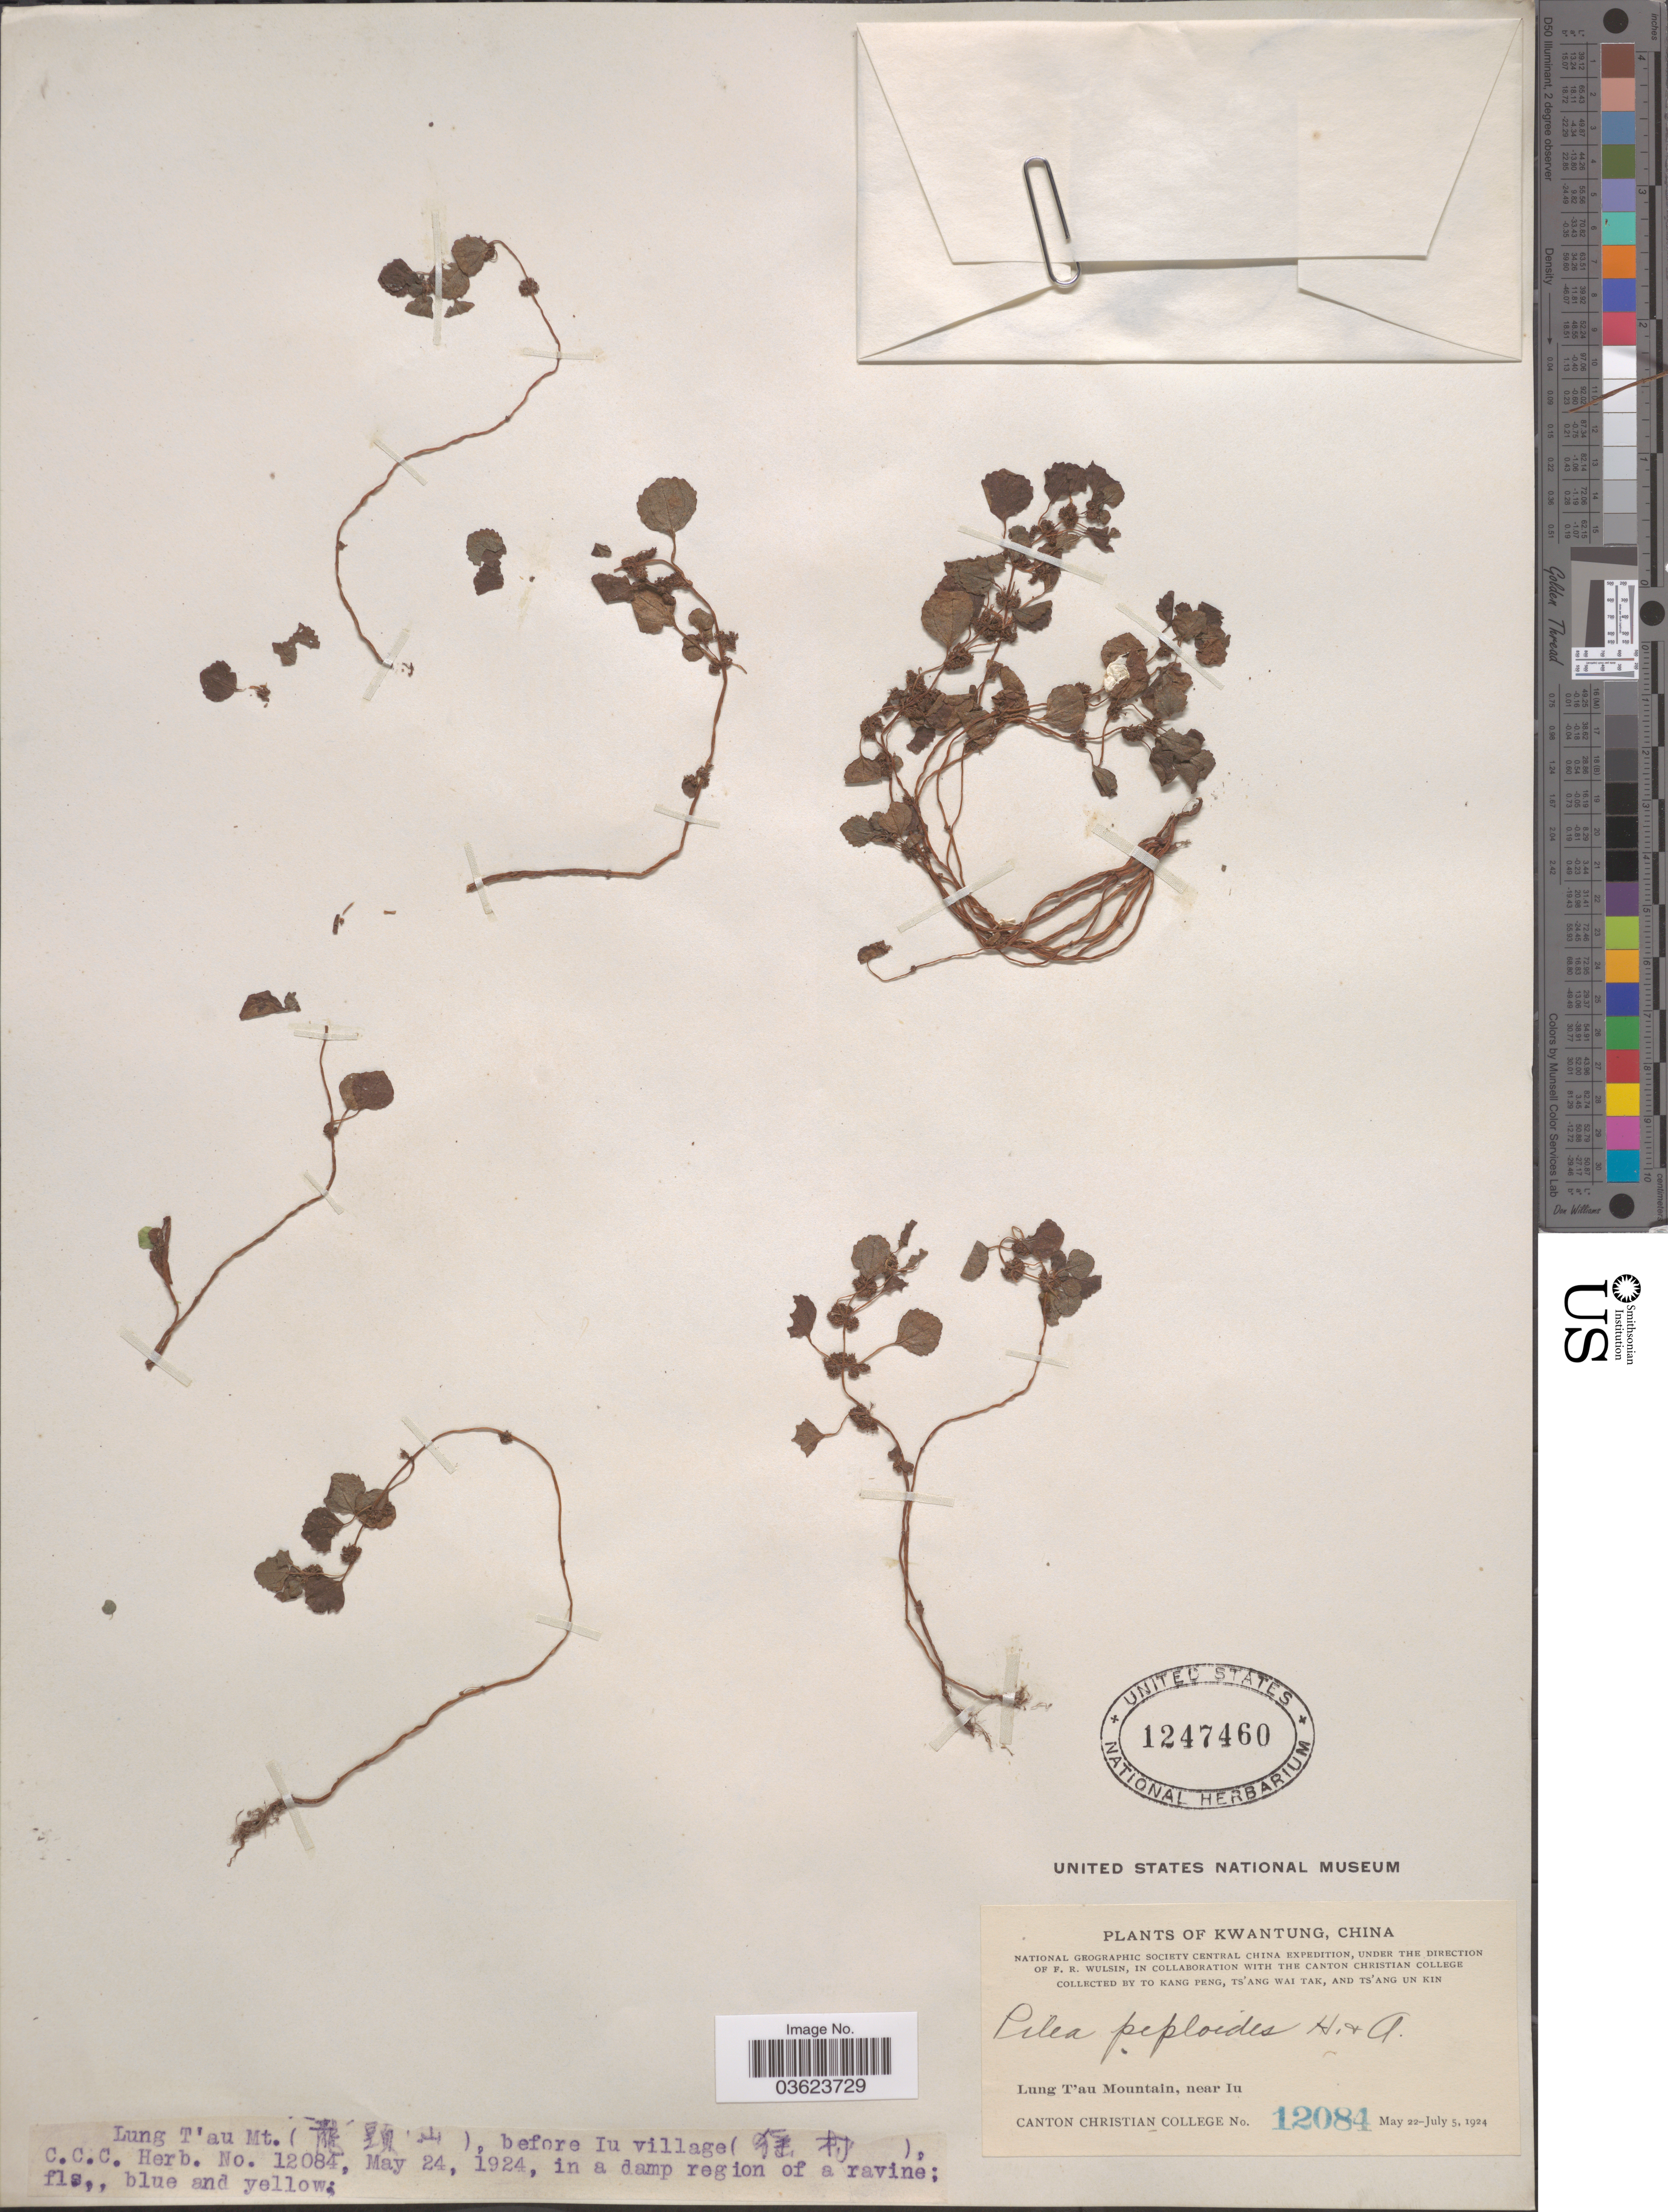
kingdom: Plantae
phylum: Tracheophyta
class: Magnoliopsida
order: Rosales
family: Urticaceae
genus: Pilea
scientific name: Pilea peploides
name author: (Gaudich.) Hook. & Arn.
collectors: To Kang P'eng, W. T. Tsang & Ts' Ang Un Kin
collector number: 12084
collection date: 1924-05-24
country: China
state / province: Guangdong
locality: Kwangtung. Lung T'au Mountain. (X), before Iu village (X).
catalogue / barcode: US 1247460